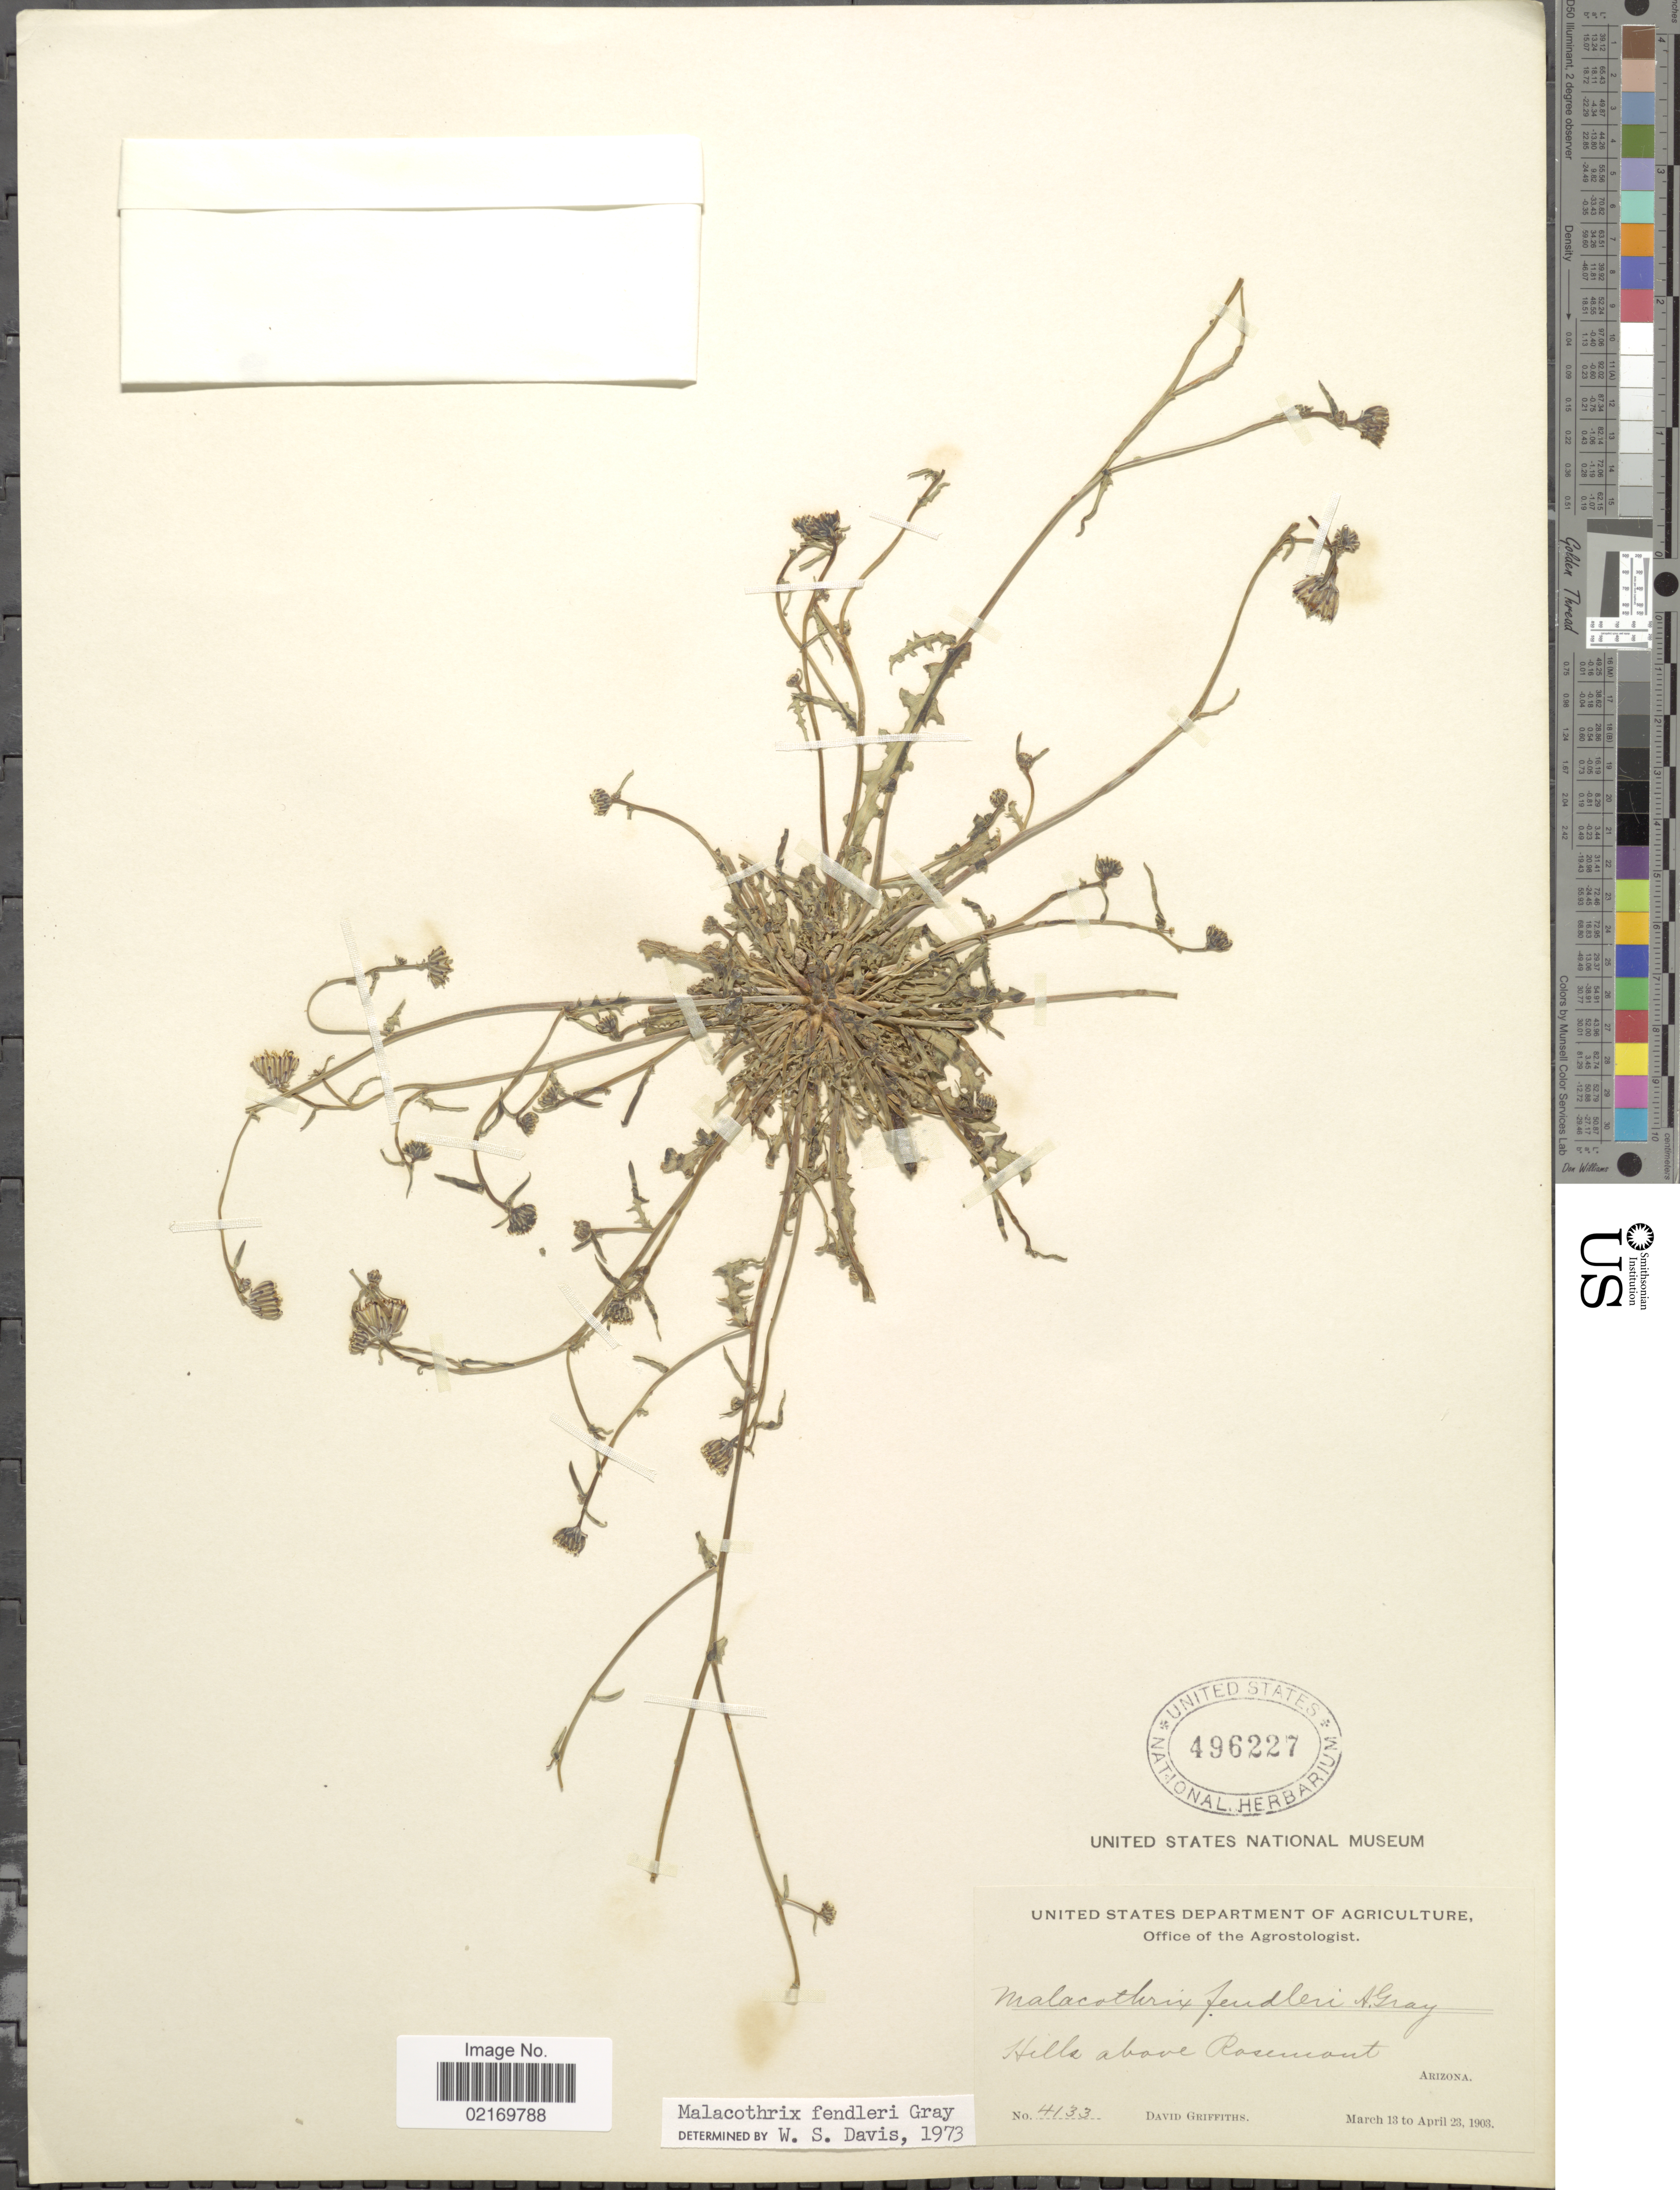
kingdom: Plantae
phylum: Tracheophyta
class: Magnoliopsida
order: Asterales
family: Asteraceae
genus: Malacothrix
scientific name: Malacothrix fendleri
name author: A. Gray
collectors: D. Griffiths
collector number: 4133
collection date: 1903-03-13/1903-04-23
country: United States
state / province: Arizona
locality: Hills above Rosemont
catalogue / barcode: US 496227